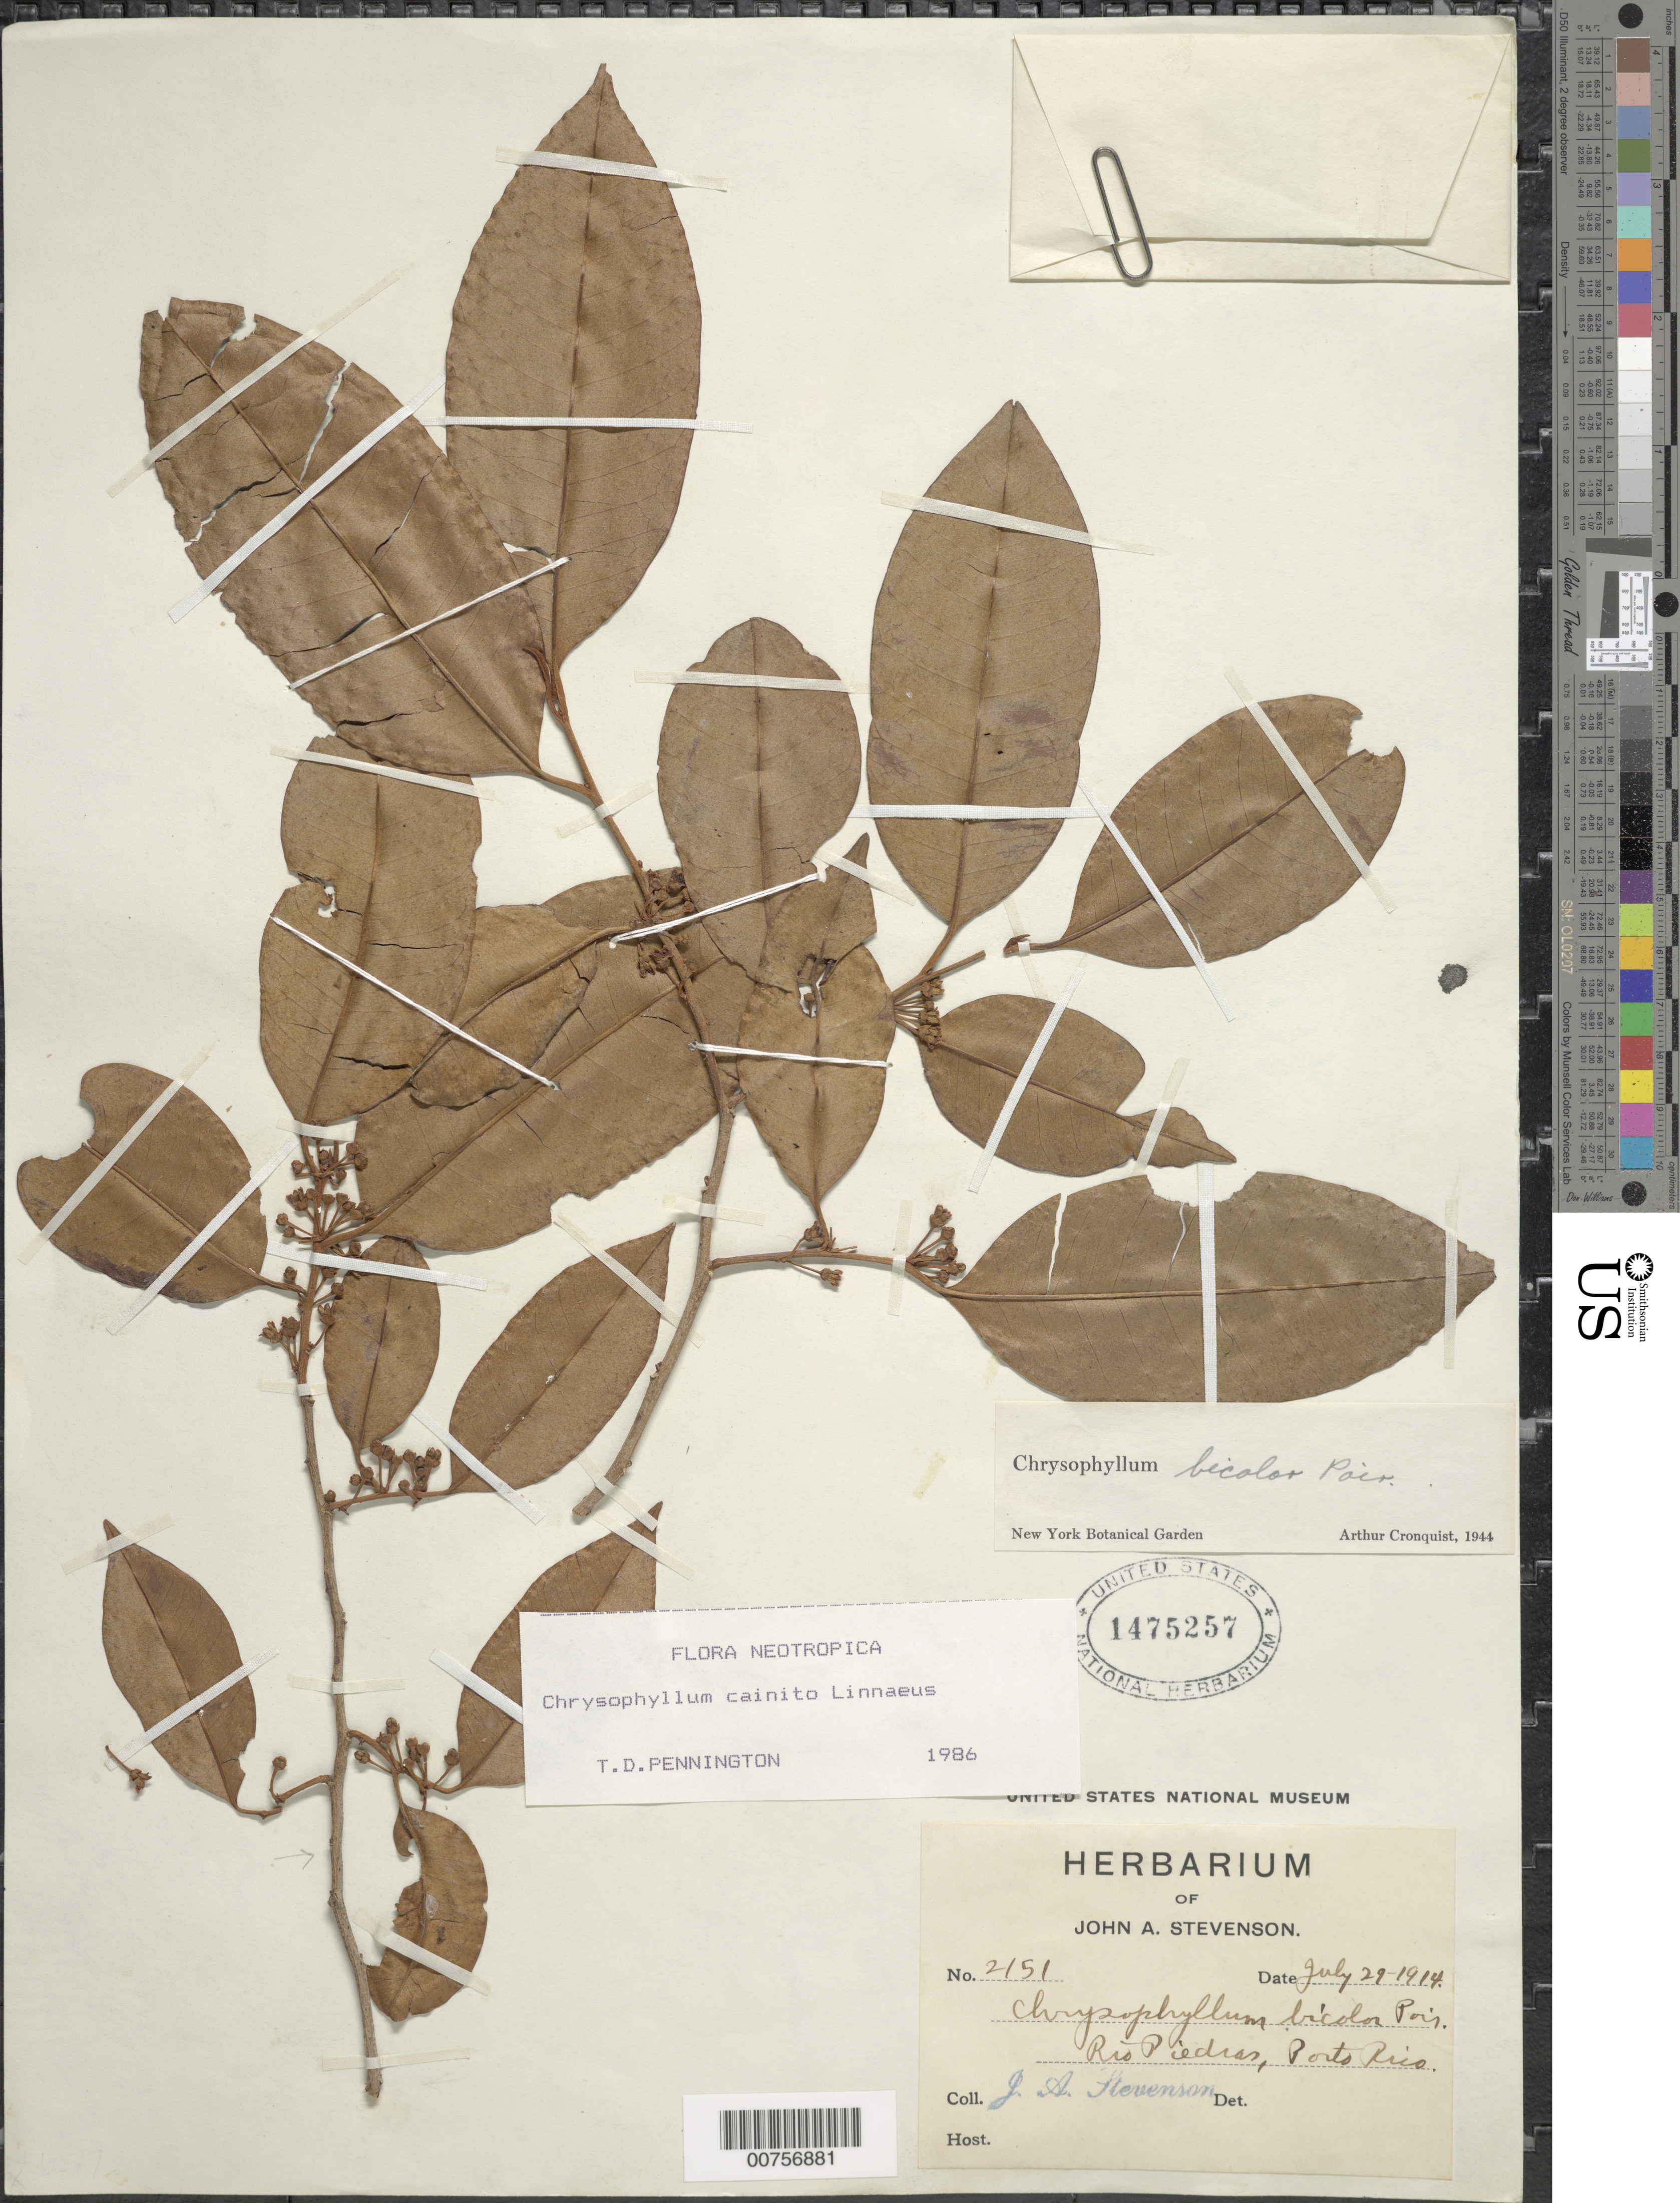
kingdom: Plantae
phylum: Tracheophyta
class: Magnoliopsida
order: Ericales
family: Sapotaceae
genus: Chrysophyllum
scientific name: Chrysophyllum cainito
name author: L.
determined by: Pennington, T. D., (K)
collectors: J. Stevenson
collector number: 2151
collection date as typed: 29 Jul 1914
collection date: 1914-07-29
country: Puerto Rico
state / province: San Juan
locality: Río Piedras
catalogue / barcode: US 1475257